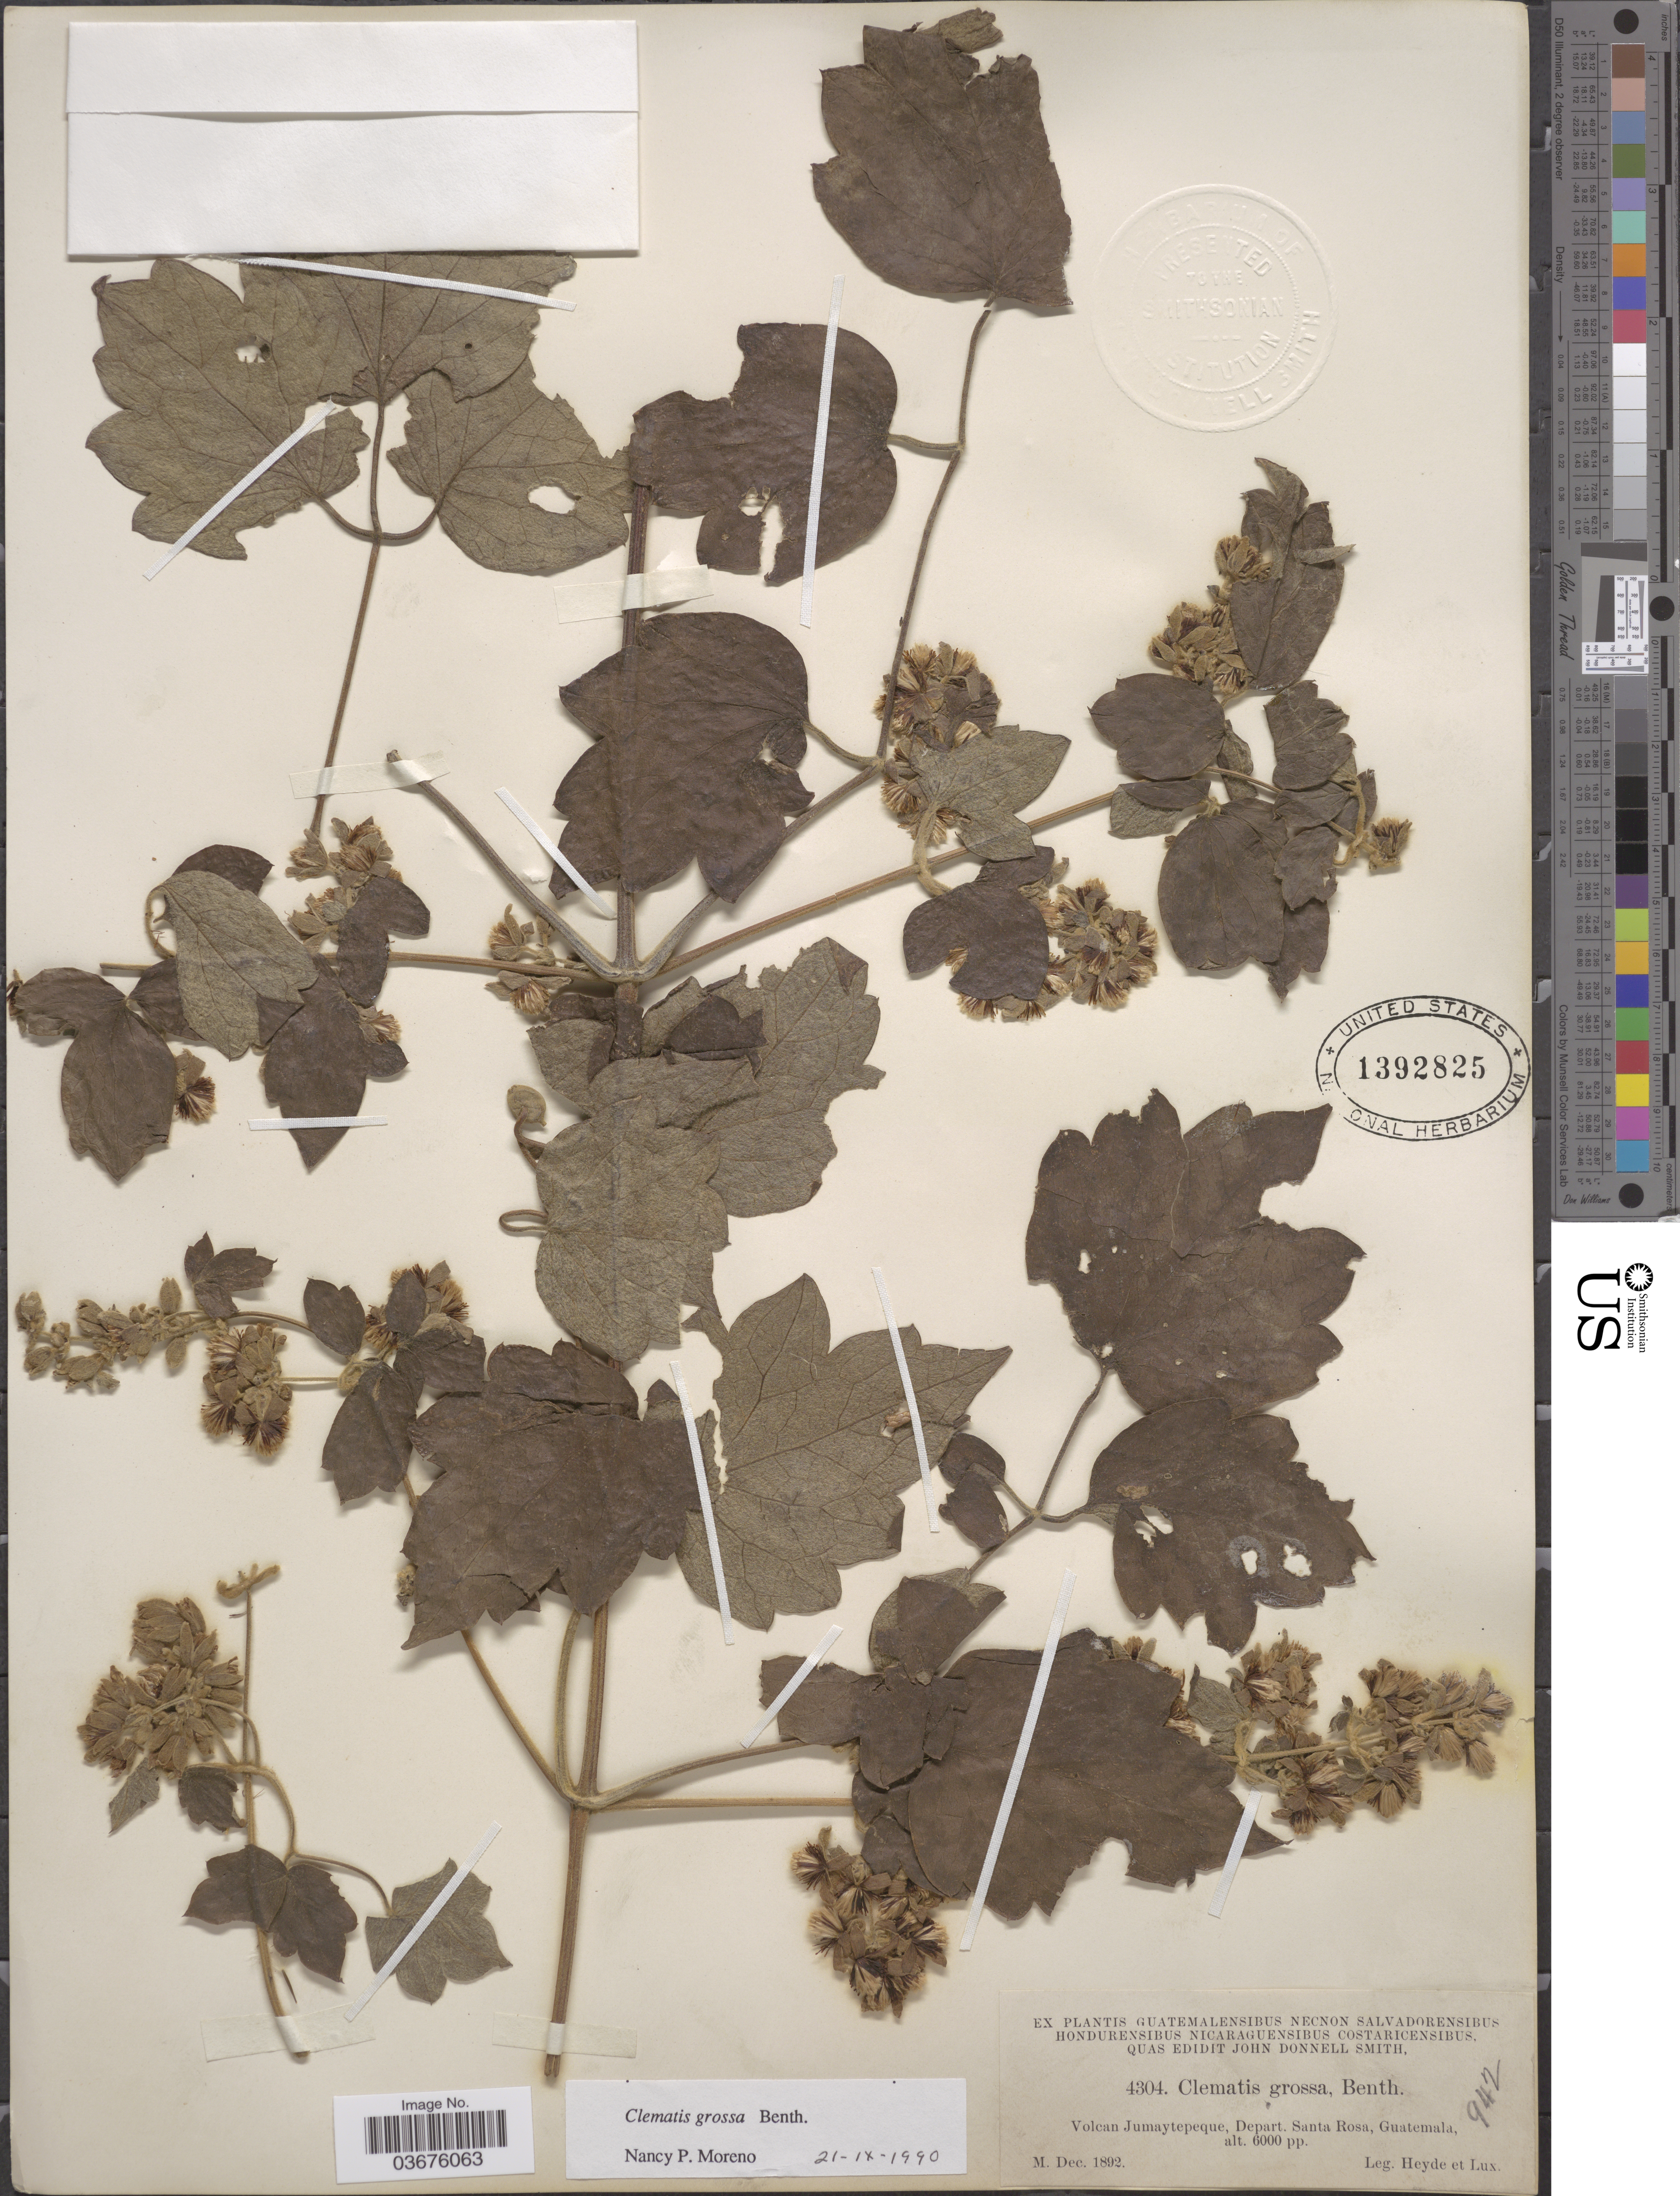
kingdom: Plantae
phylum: Tracheophyta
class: Magnoliopsida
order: Ranunculales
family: Ranunculaceae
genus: Clematis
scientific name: Clematis grossa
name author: Benth.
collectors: Heyde & Lux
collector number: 4304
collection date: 1892-12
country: Guatemala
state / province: Santa Rosa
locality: Volcan Jumaytepeque, Depart. Santa Rosa.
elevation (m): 1829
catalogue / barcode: US 1392825